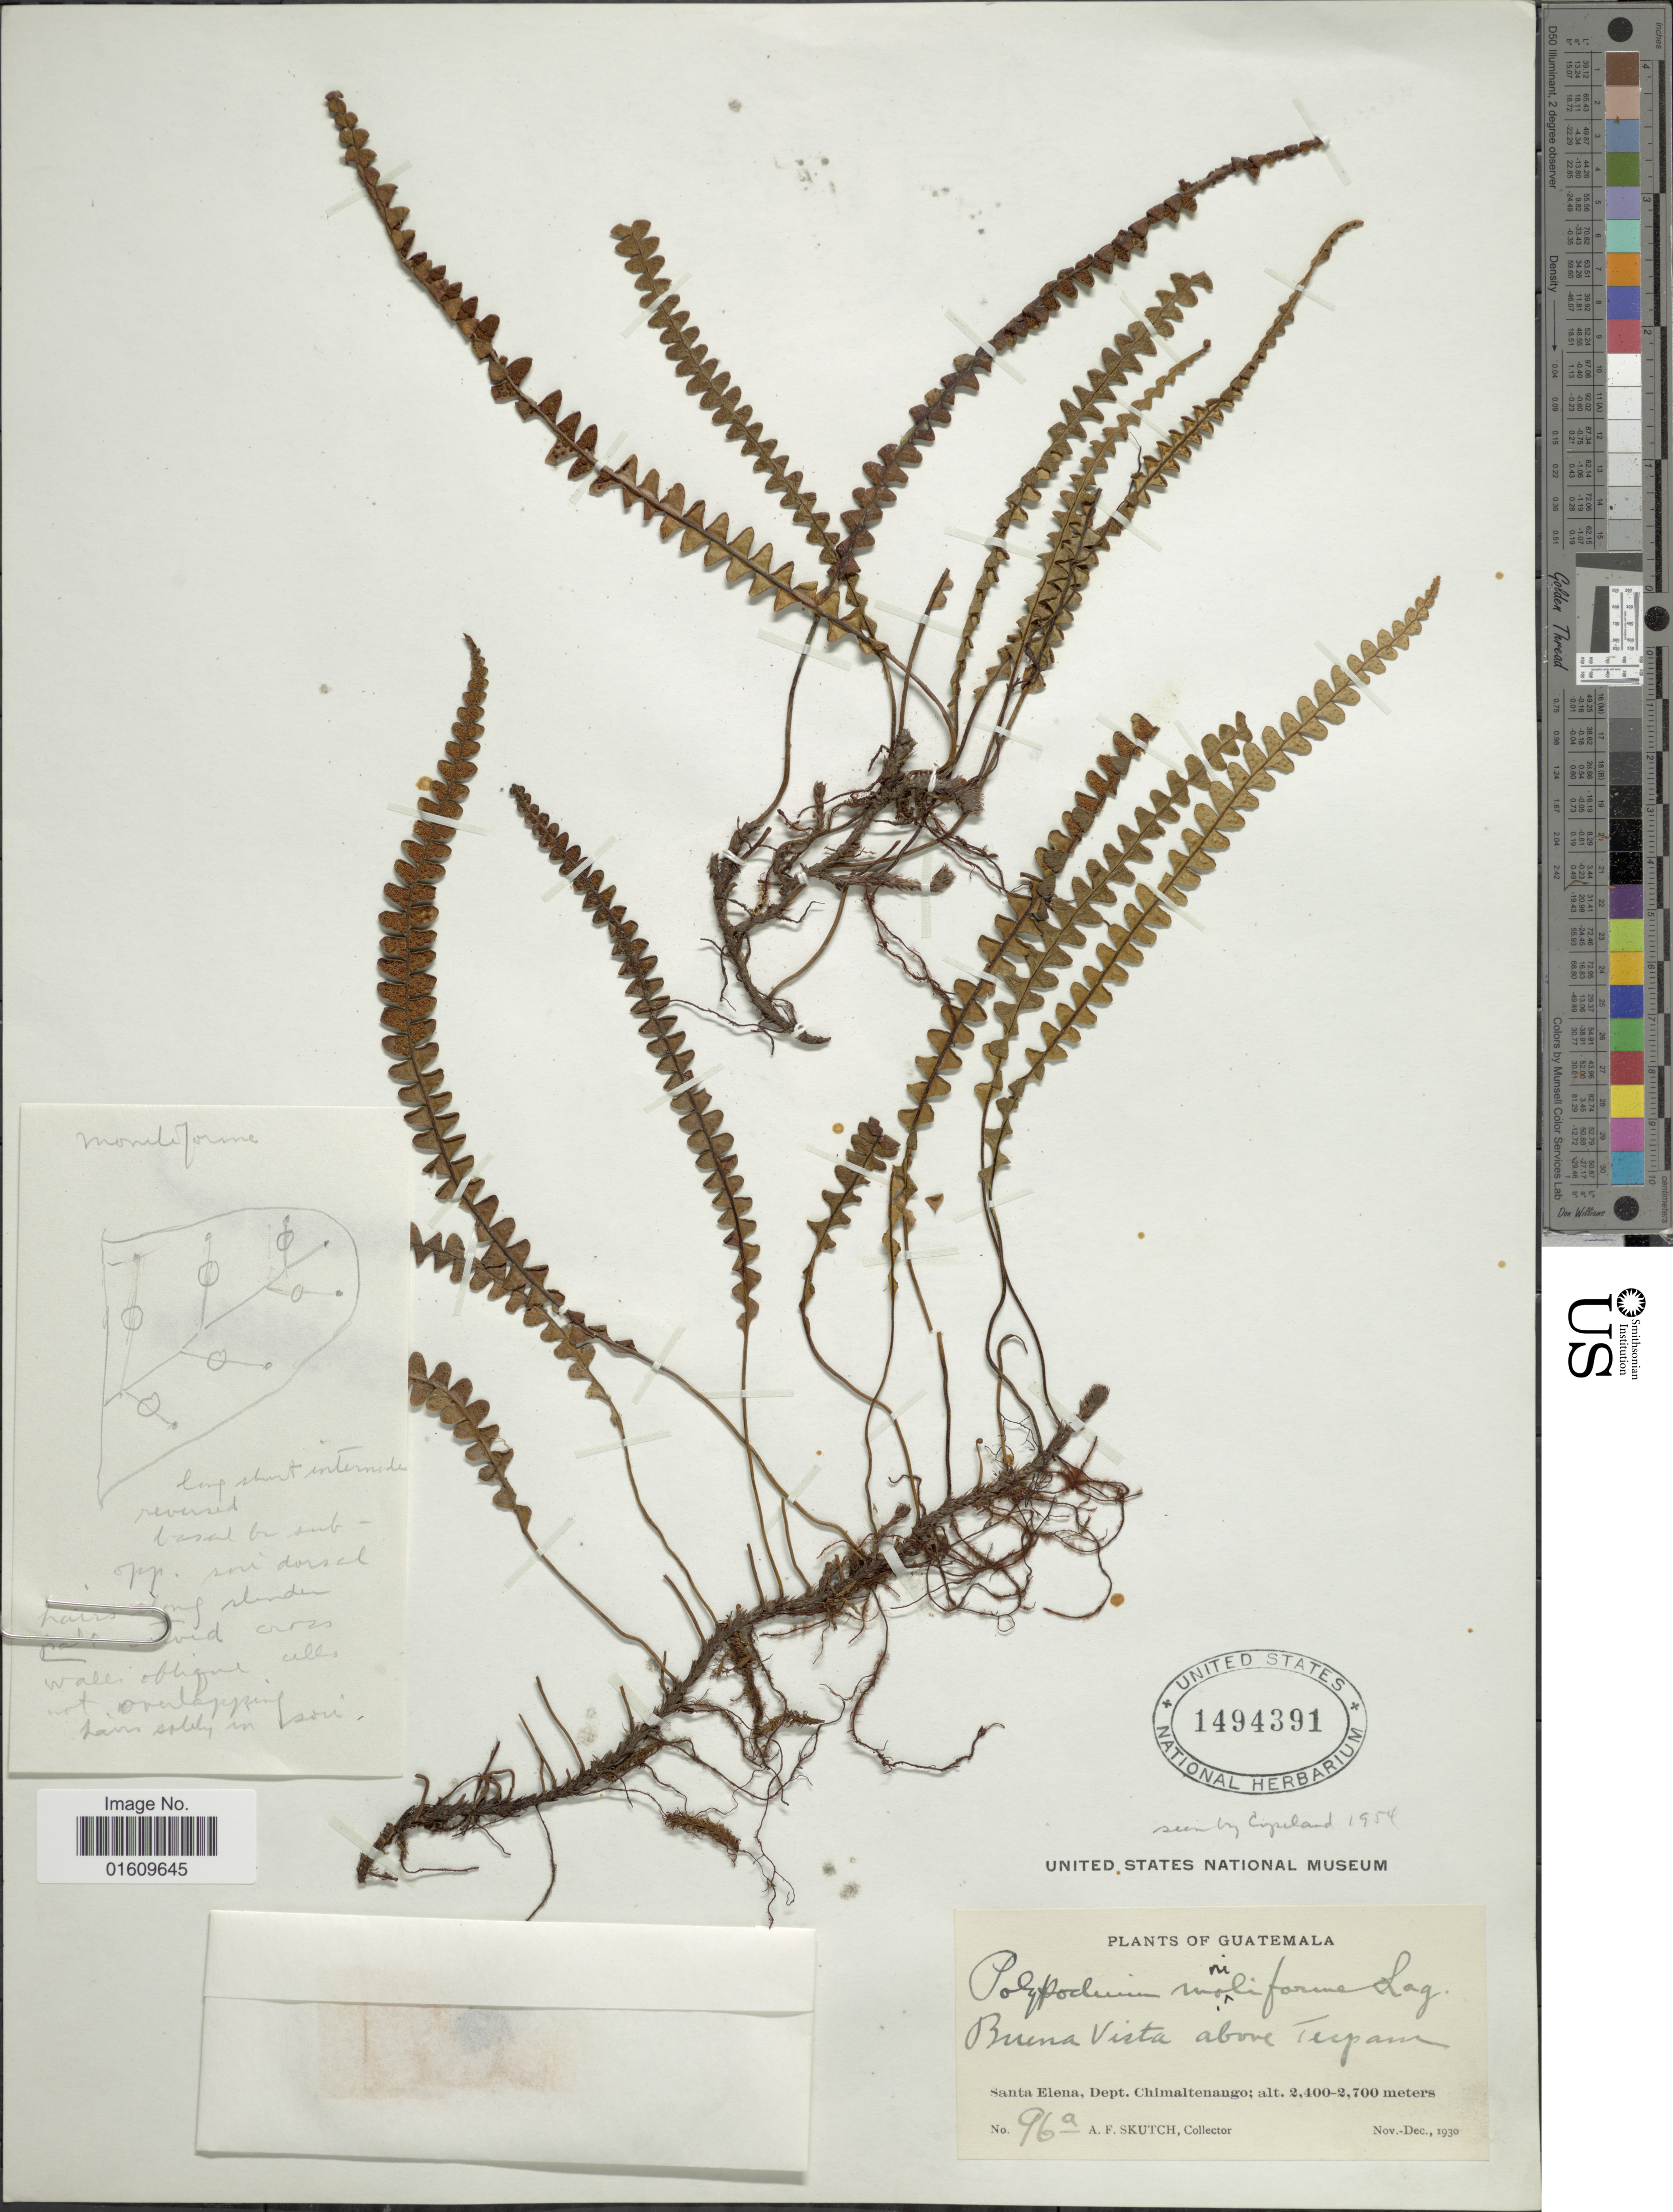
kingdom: Plantae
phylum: Tracheophyta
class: Polypodiopsida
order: Polypodiales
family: Polypodiaceae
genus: Melpomene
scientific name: Melpomene moniliformis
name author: (Lag. ex Sw.) A.R. Sm. & R.C. Moran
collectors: A. F. Skutch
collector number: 96 A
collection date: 1930-11/1930-12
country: Guatemala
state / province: Chimaltenango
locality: Santa Elena, Dept Chimaltenango.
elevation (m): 2400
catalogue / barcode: US 1494391